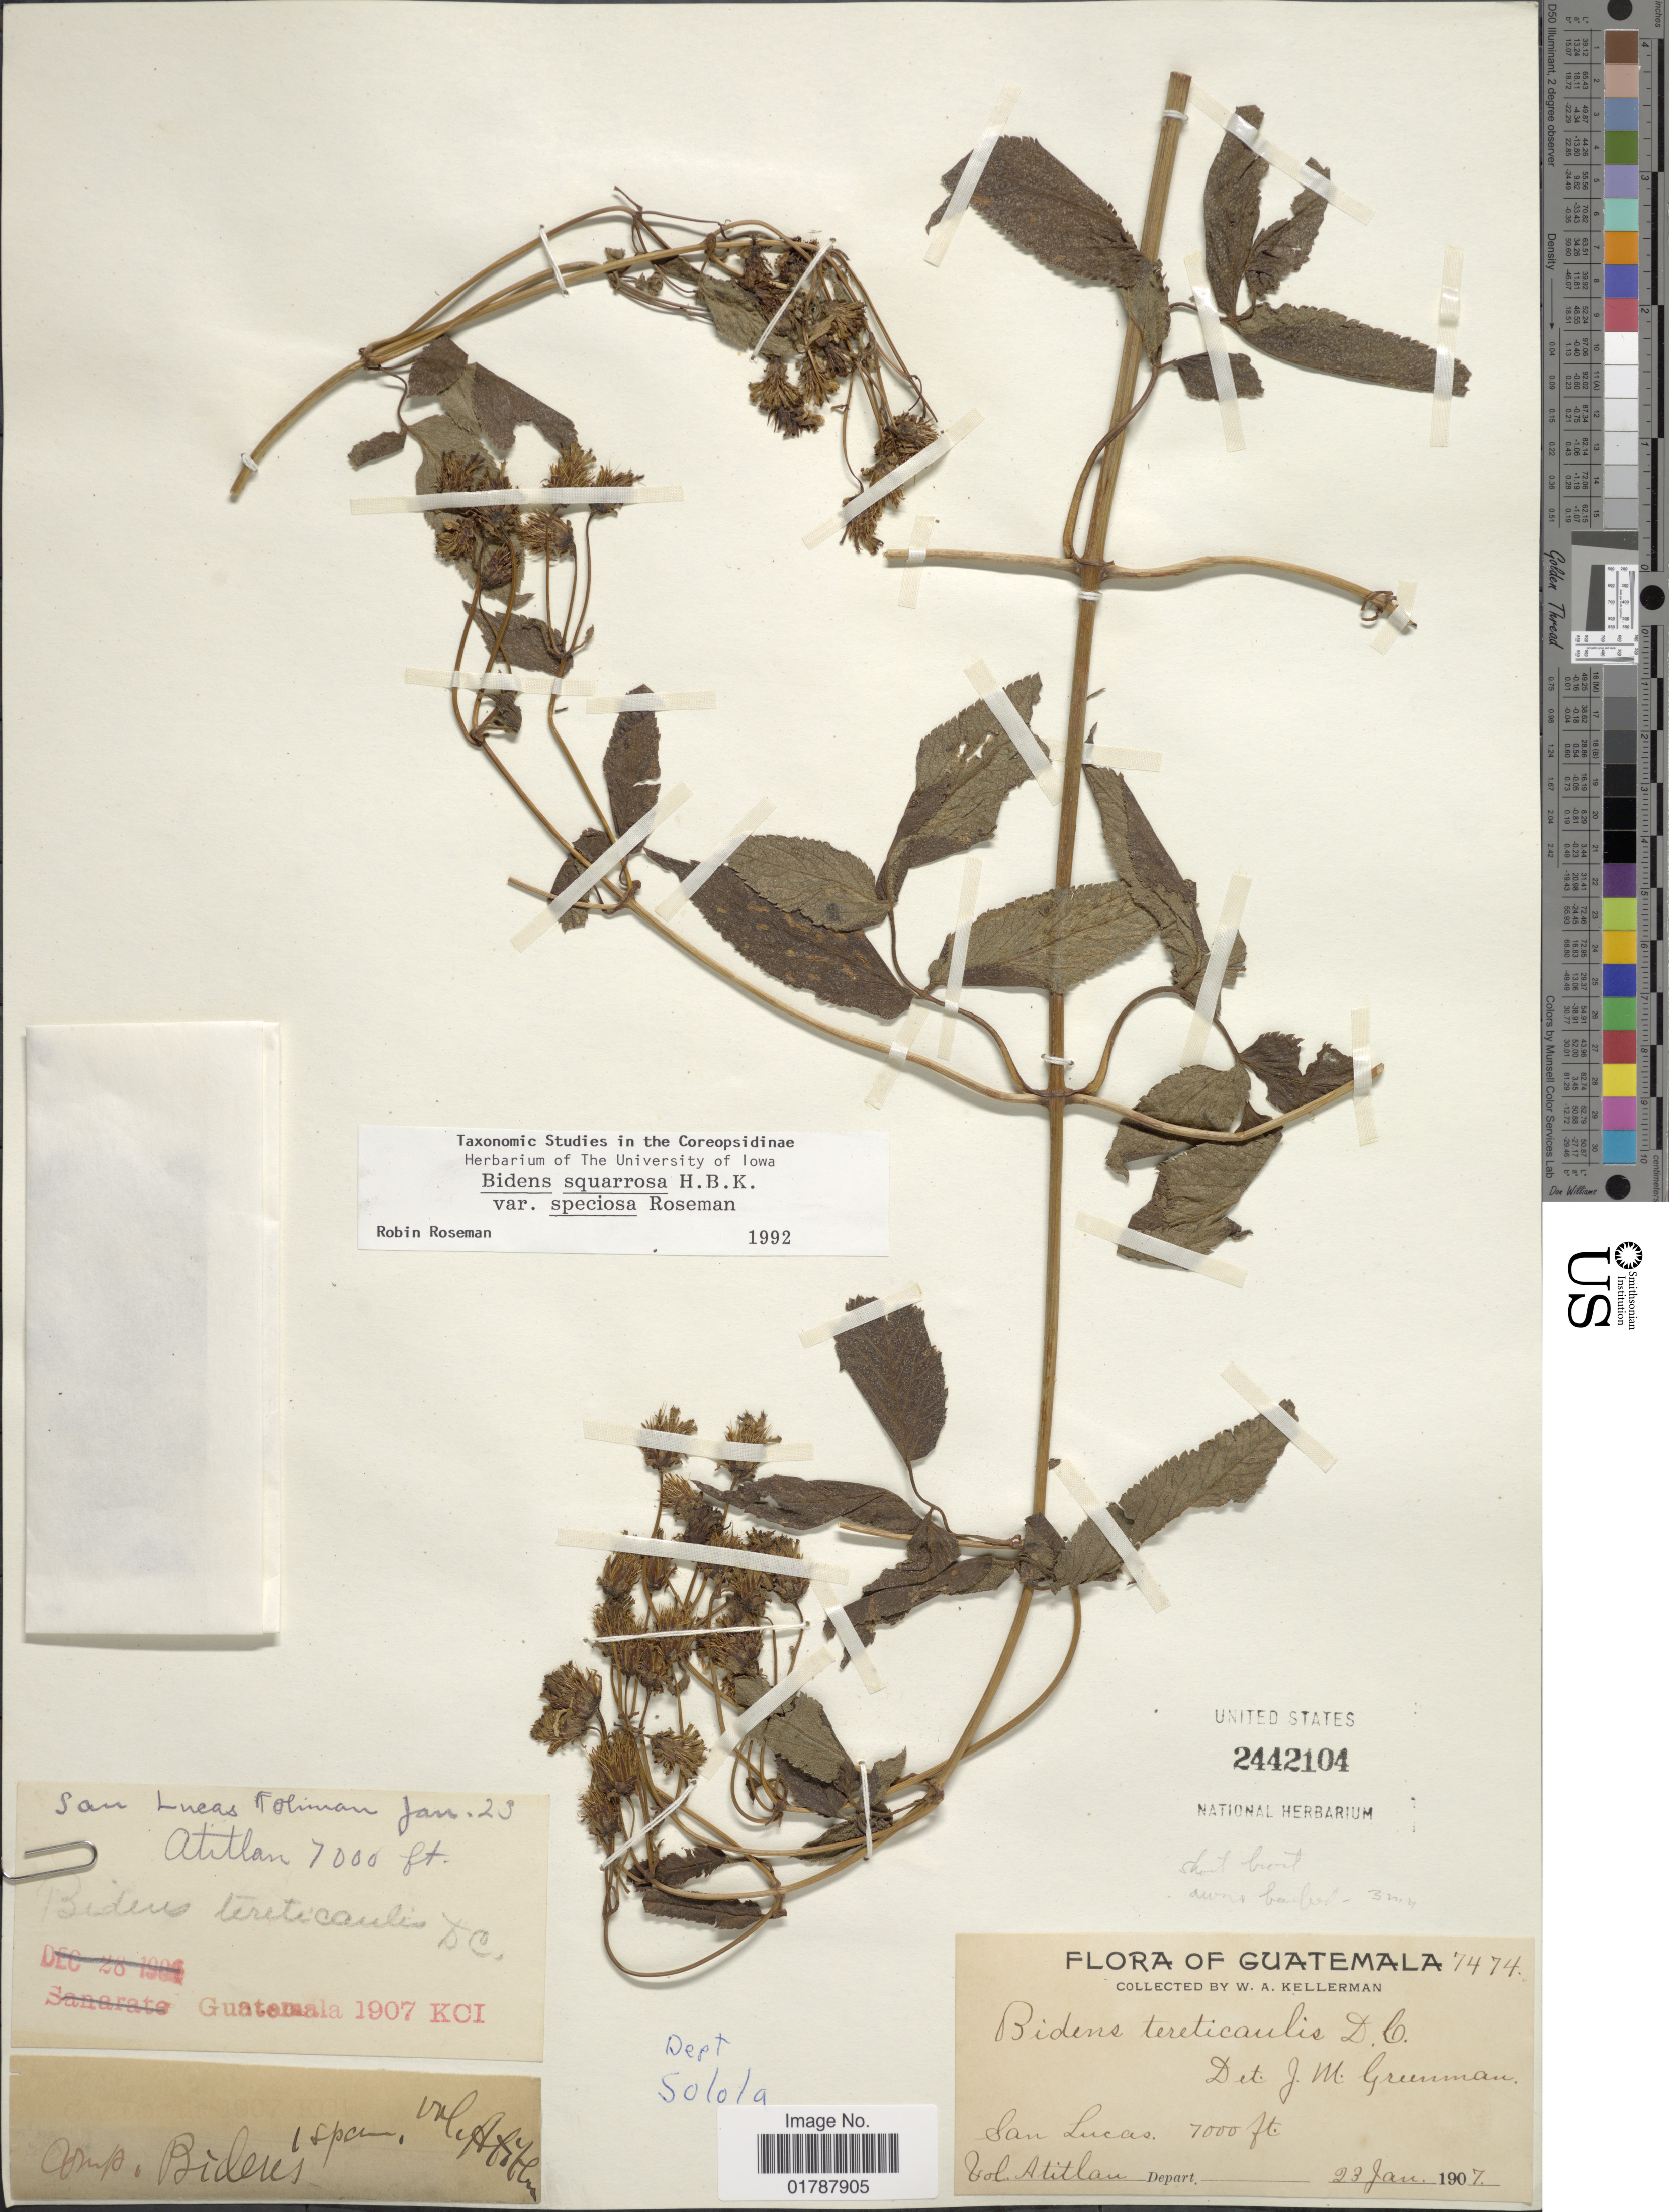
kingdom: Plantae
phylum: Tracheophyta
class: Magnoliopsida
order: Asterales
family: Asteraceae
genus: Bidens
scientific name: Bidens squarrosa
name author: Kunth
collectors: W. Kellerman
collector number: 7474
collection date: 1907-01-23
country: Guatemala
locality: San Lucas, Vol. Atitlan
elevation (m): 2134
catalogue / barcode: US 2442104